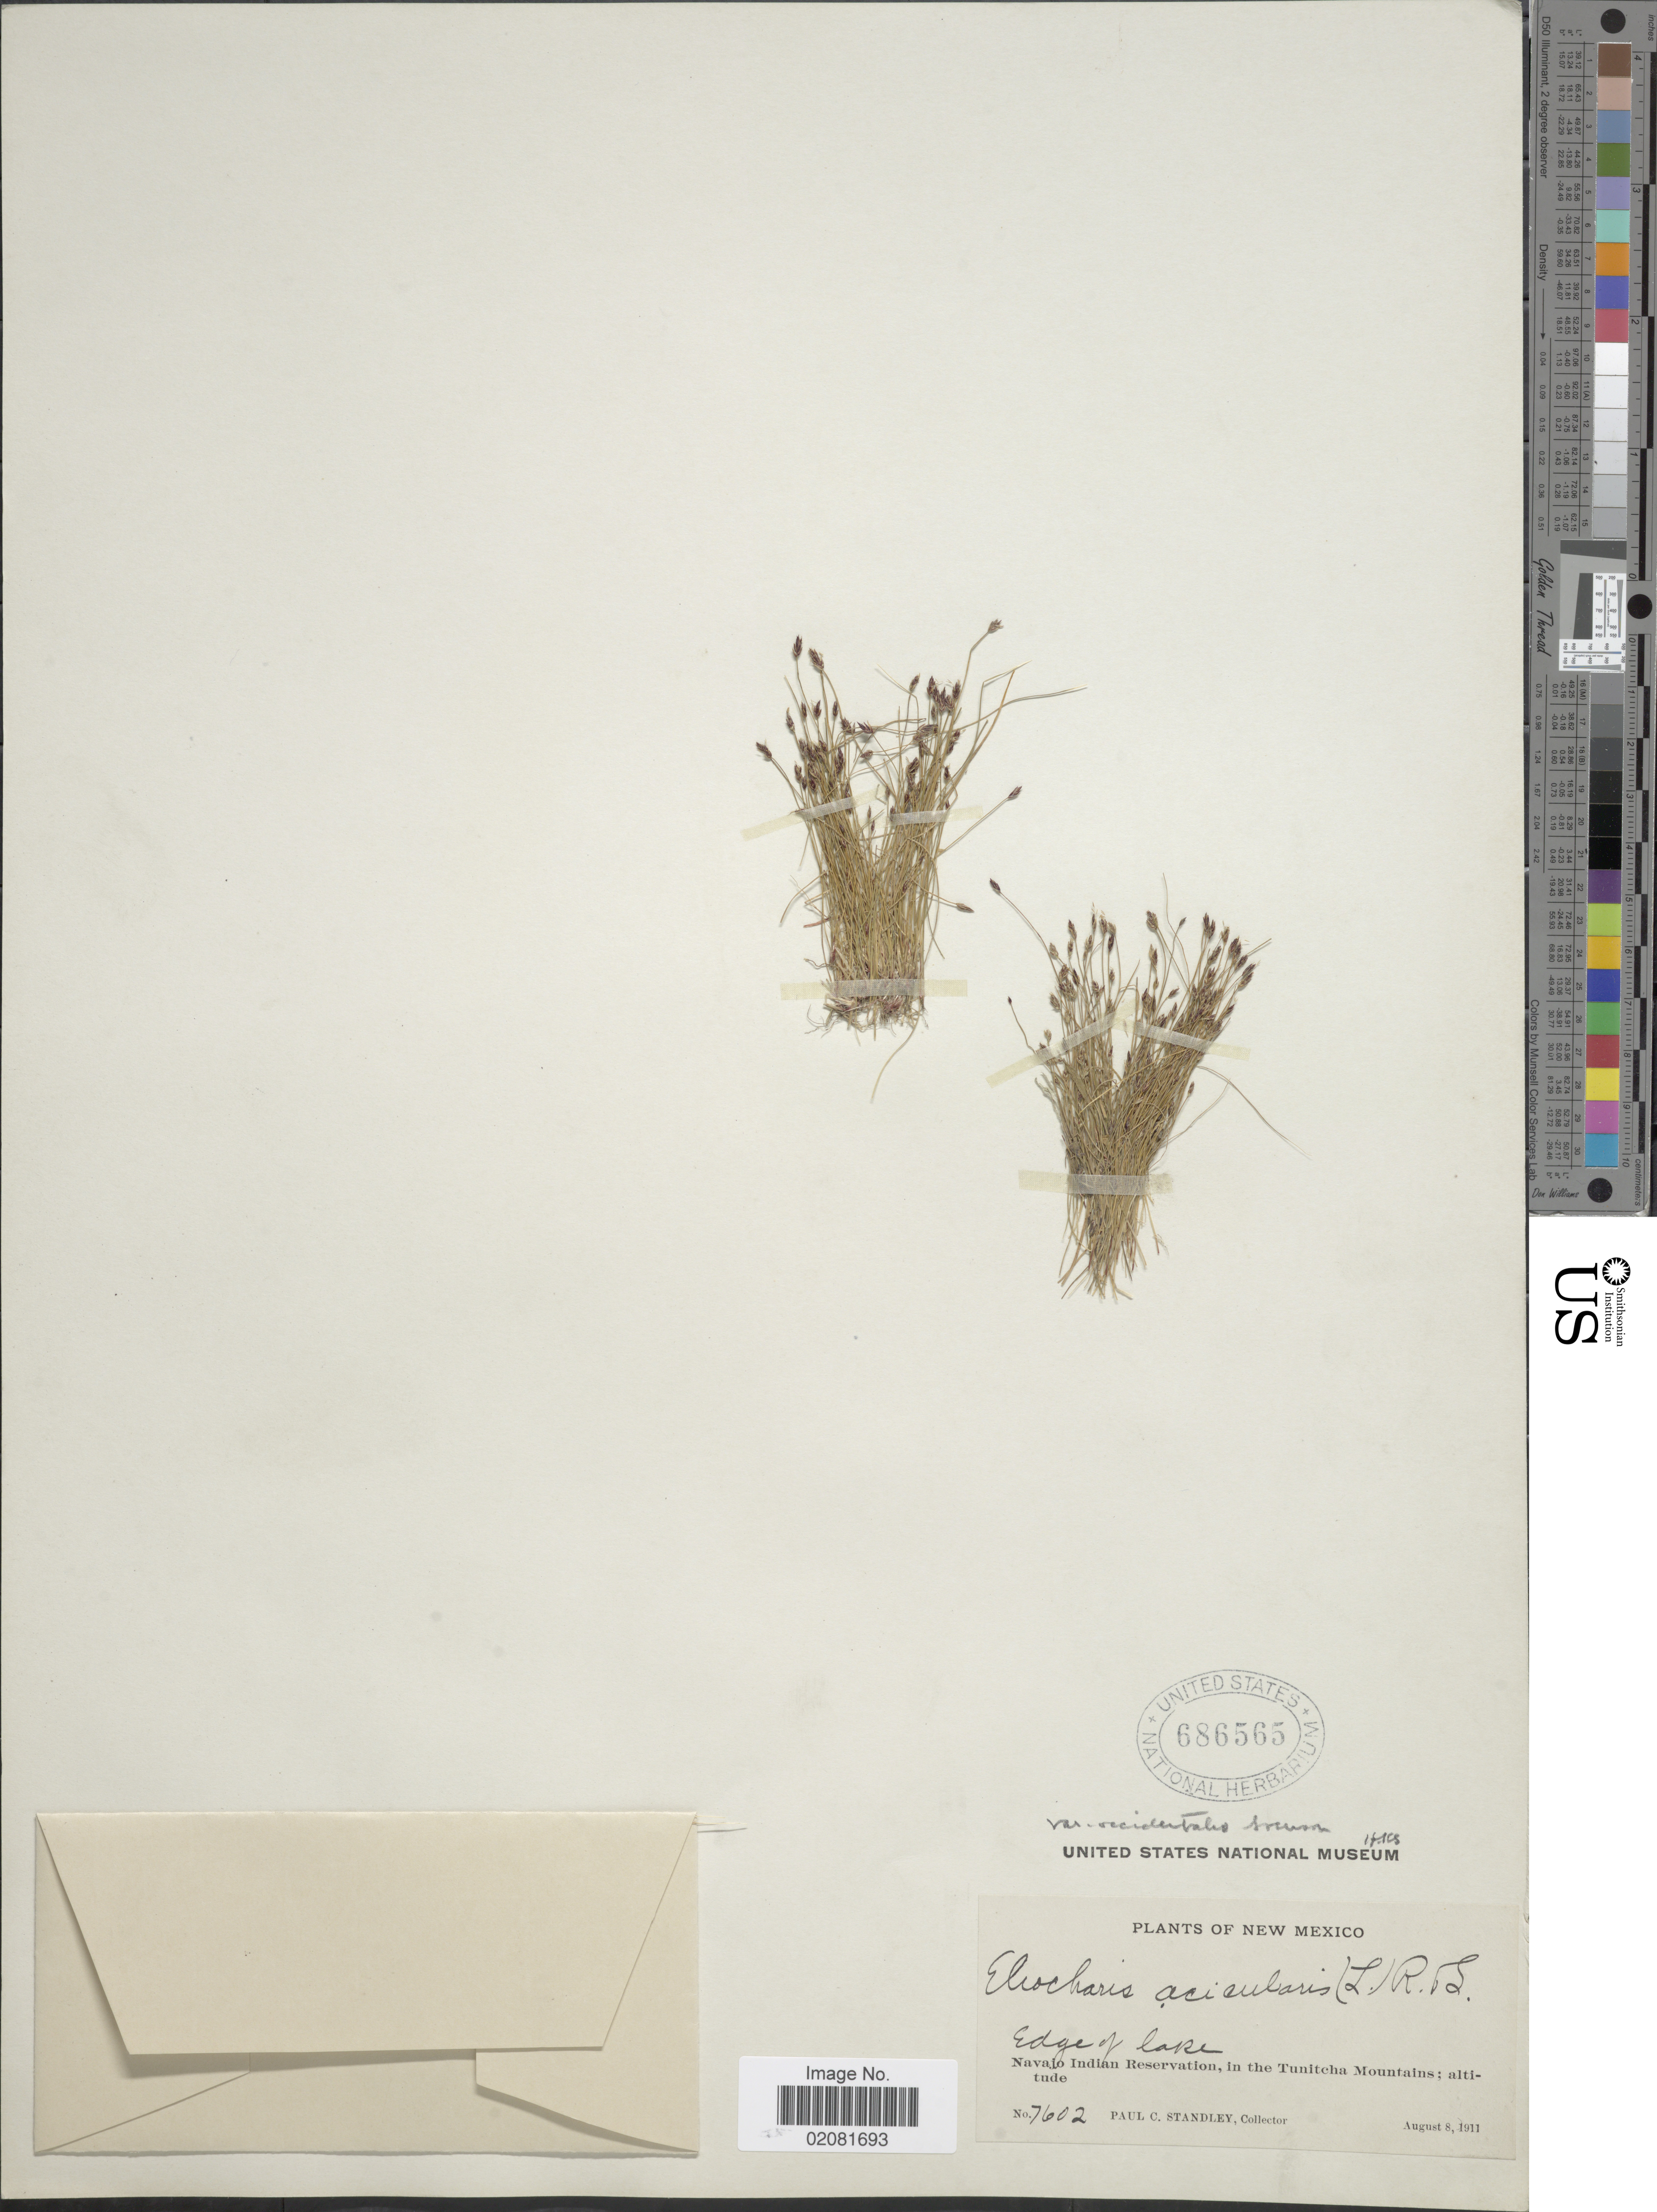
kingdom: Plantae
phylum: Tracheophyta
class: Liliopsida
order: Poales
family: Cyperaceae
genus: Eleocharis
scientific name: Eleocharis acicularis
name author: (L.) Roem. & Schult.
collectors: P. C. Standley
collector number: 7602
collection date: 1911-08-08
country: United States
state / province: New Mexico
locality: Edge of lake. Navajo Indian Reservation, in the Tunitcha Mountains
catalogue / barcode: US 686565